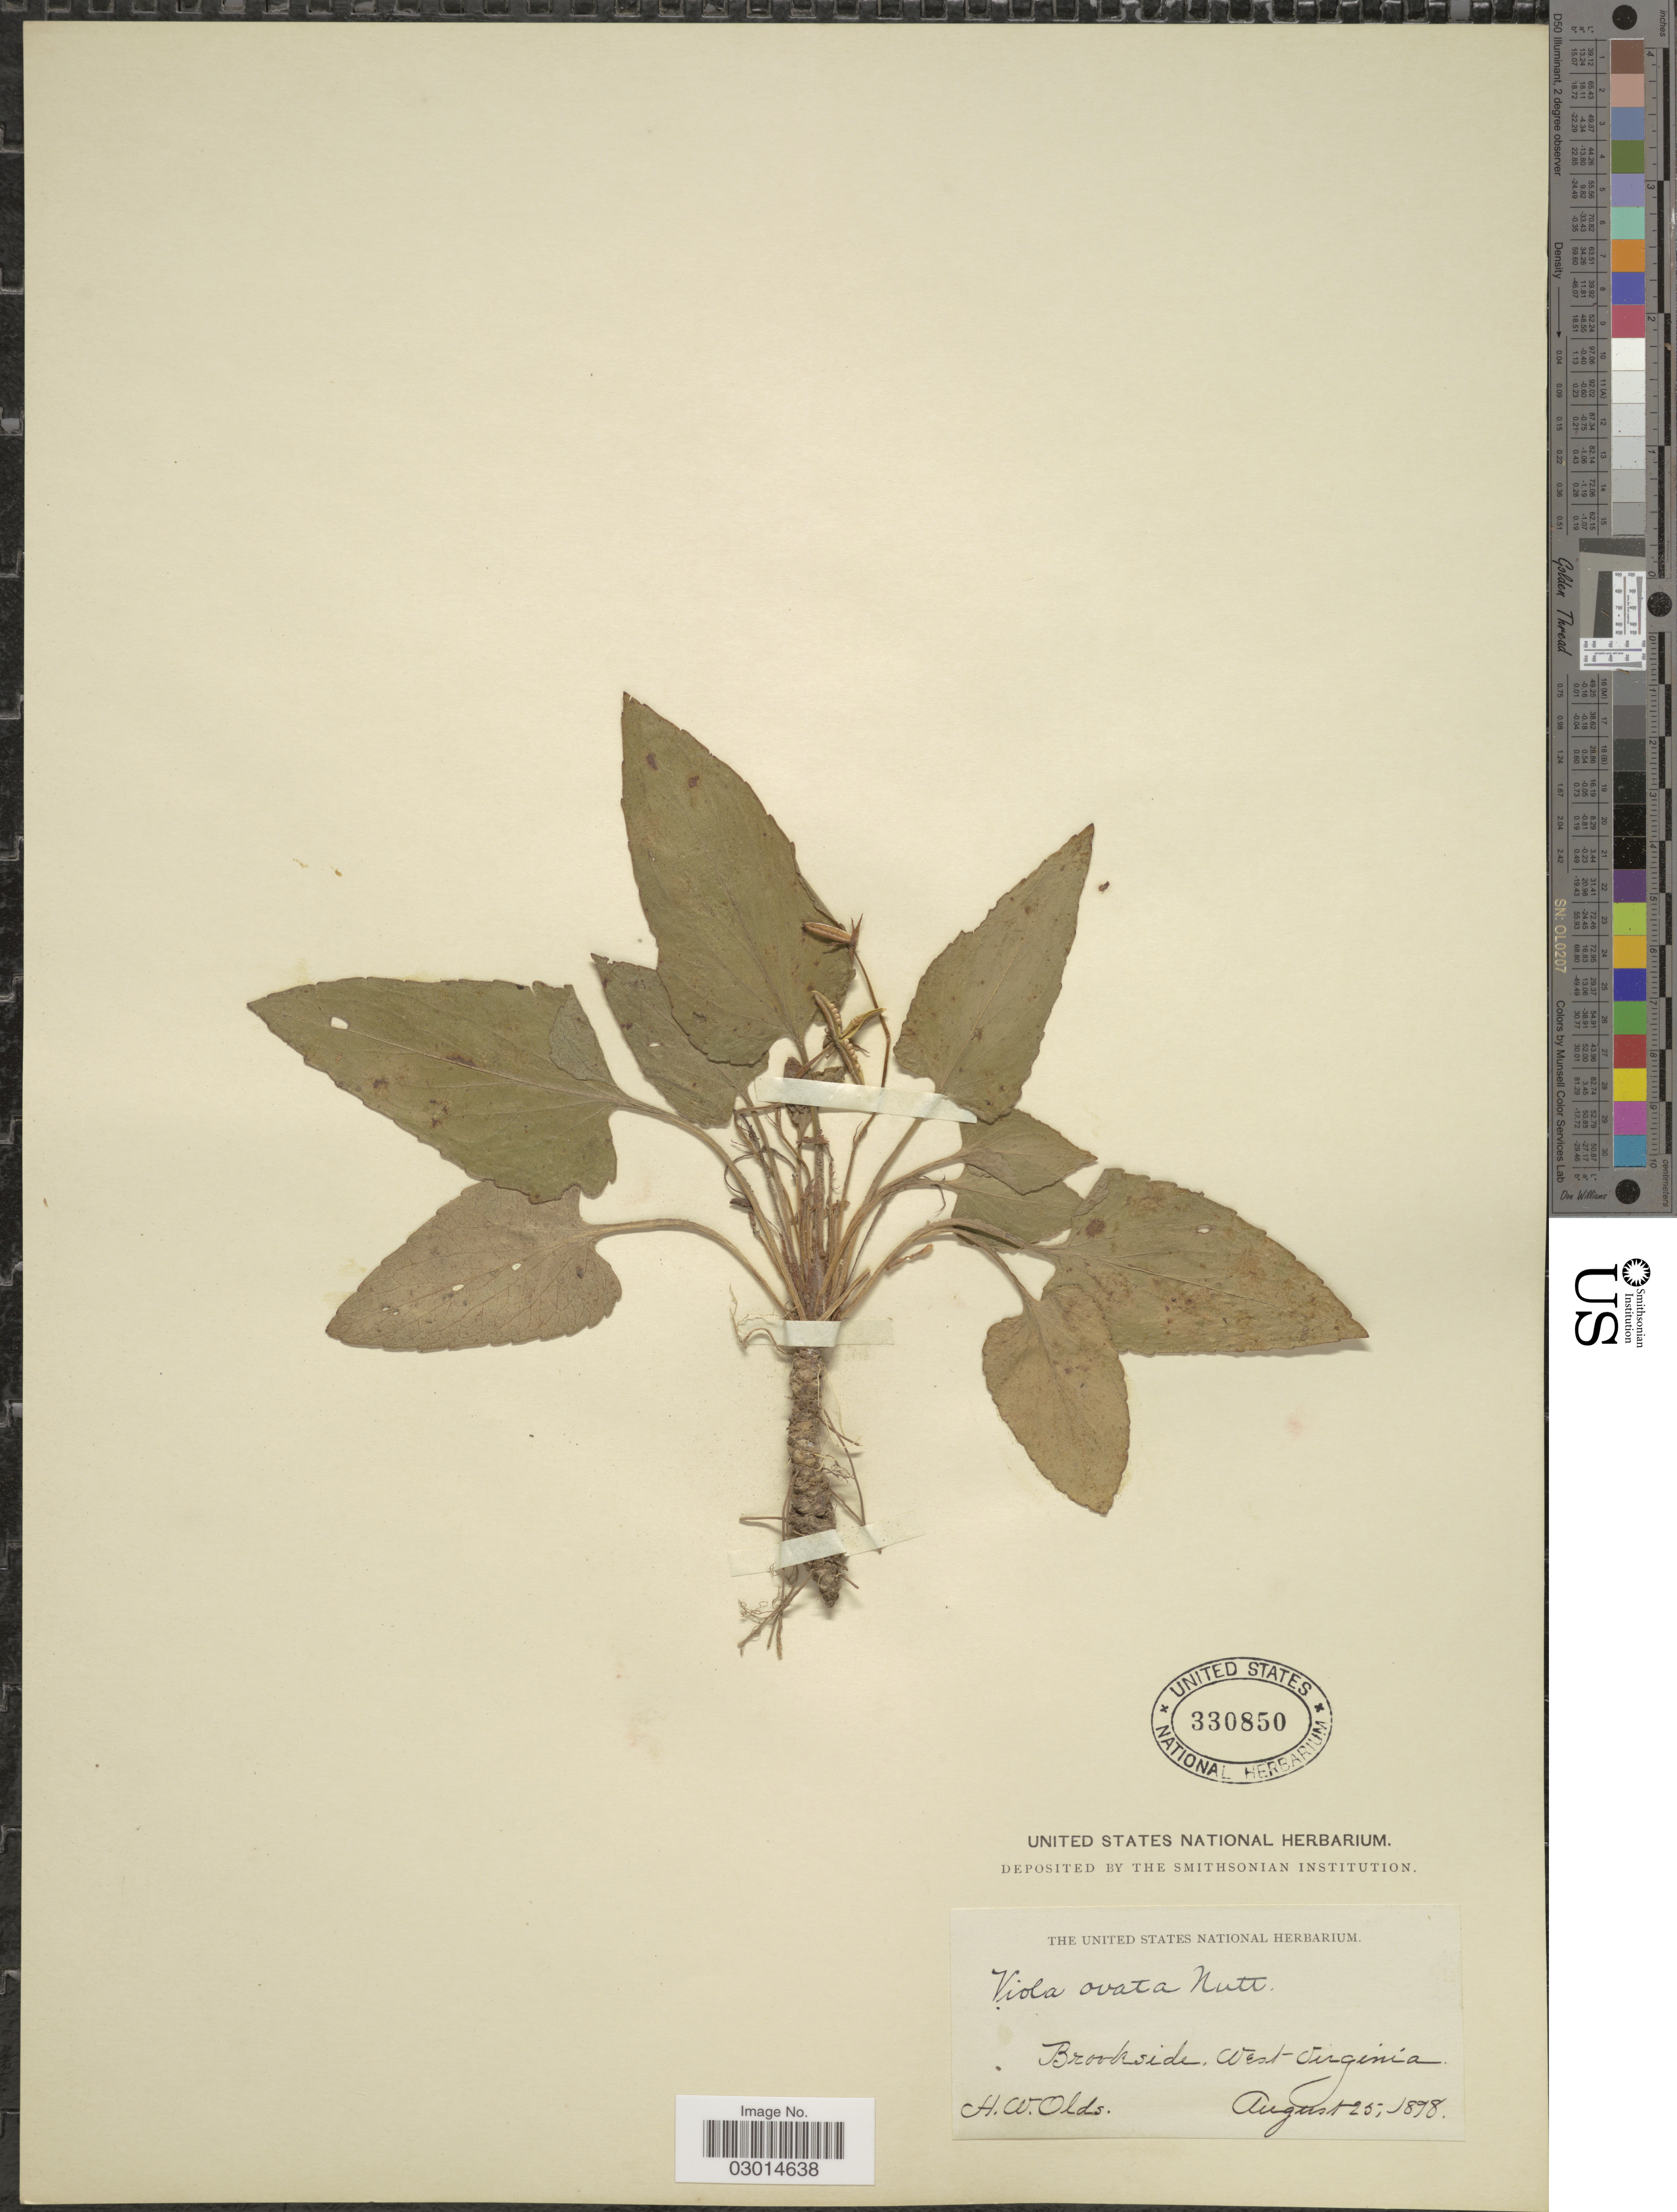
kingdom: Plantae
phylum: Tracheophyta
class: Magnoliopsida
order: Malpighiales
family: Violaceae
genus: Viola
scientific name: Viola dentata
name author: Pursh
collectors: H. W. Olds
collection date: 1898-08-25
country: United States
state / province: West Virginia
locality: Brookside.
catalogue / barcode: US 330850